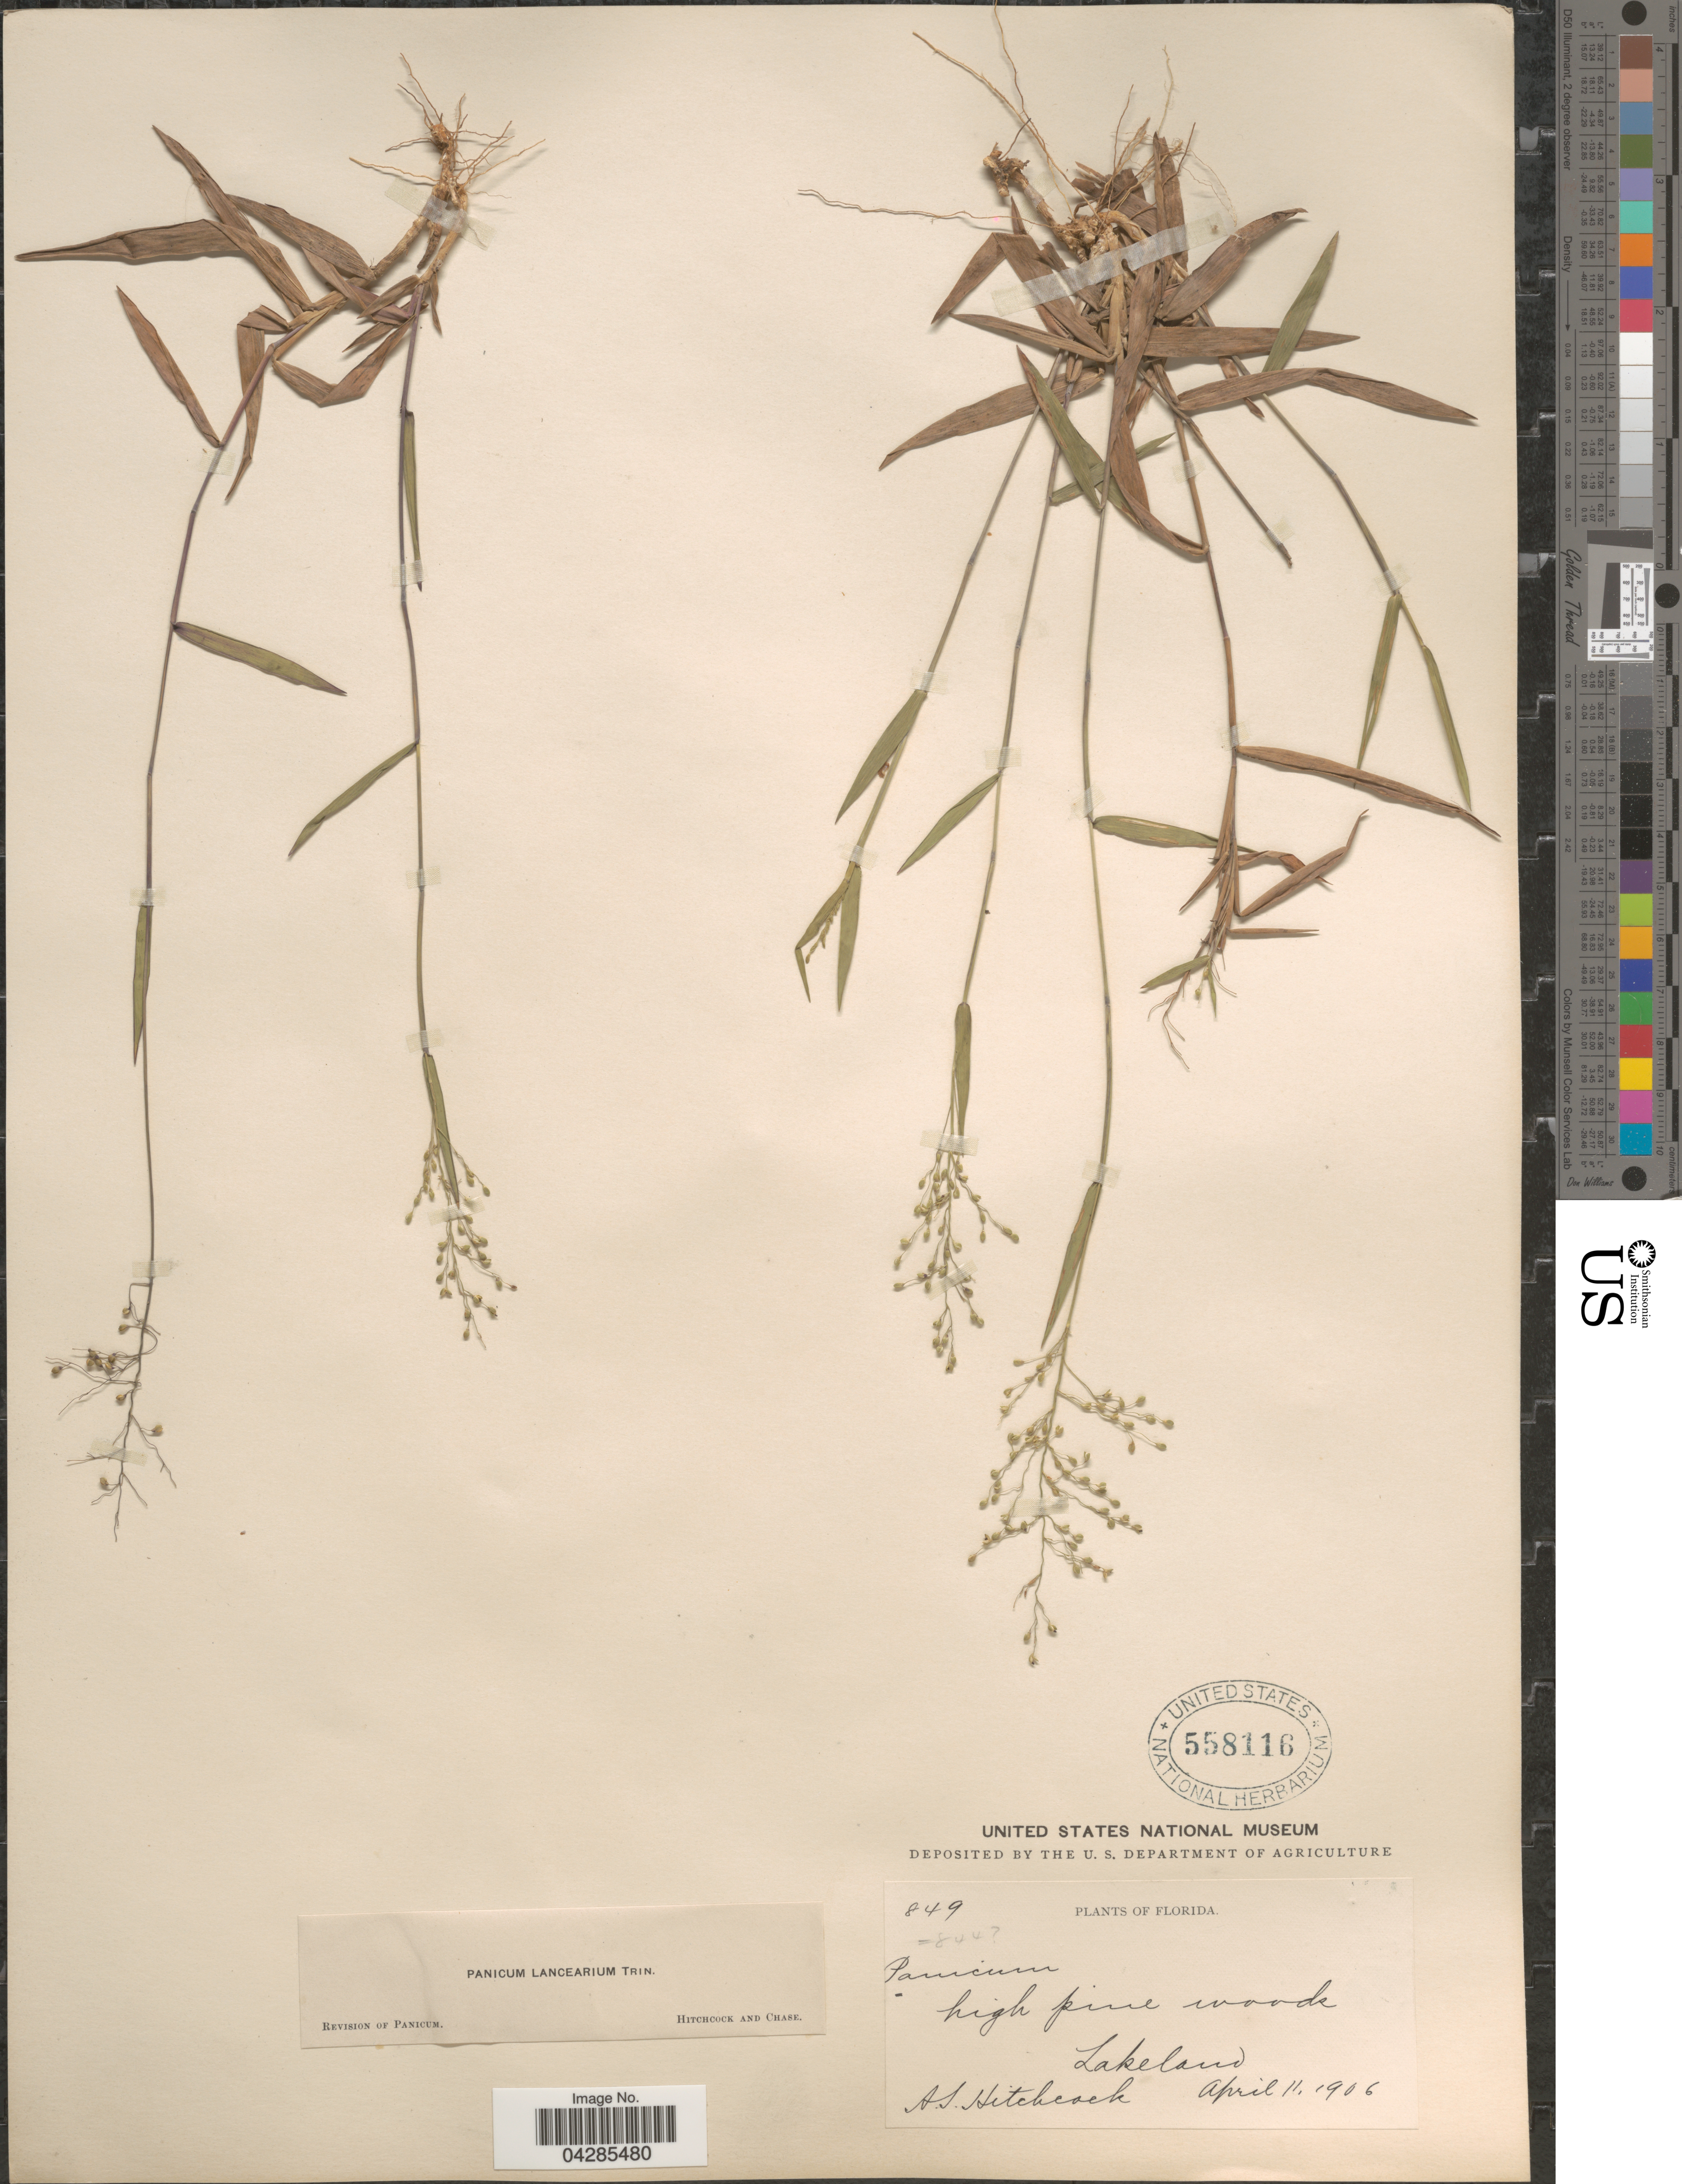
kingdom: Plantae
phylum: Tracheophyta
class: Liliopsida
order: Poales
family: Poaceae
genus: Dichanthelium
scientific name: Dichanthelium portoricense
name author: (Desv. ex Ham.) B.F. Hansen & Wunderlin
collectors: A. S. Hitchcock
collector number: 849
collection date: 1906-04-11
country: United States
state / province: Florida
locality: High pine woods. Lakeland.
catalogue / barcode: US 558116